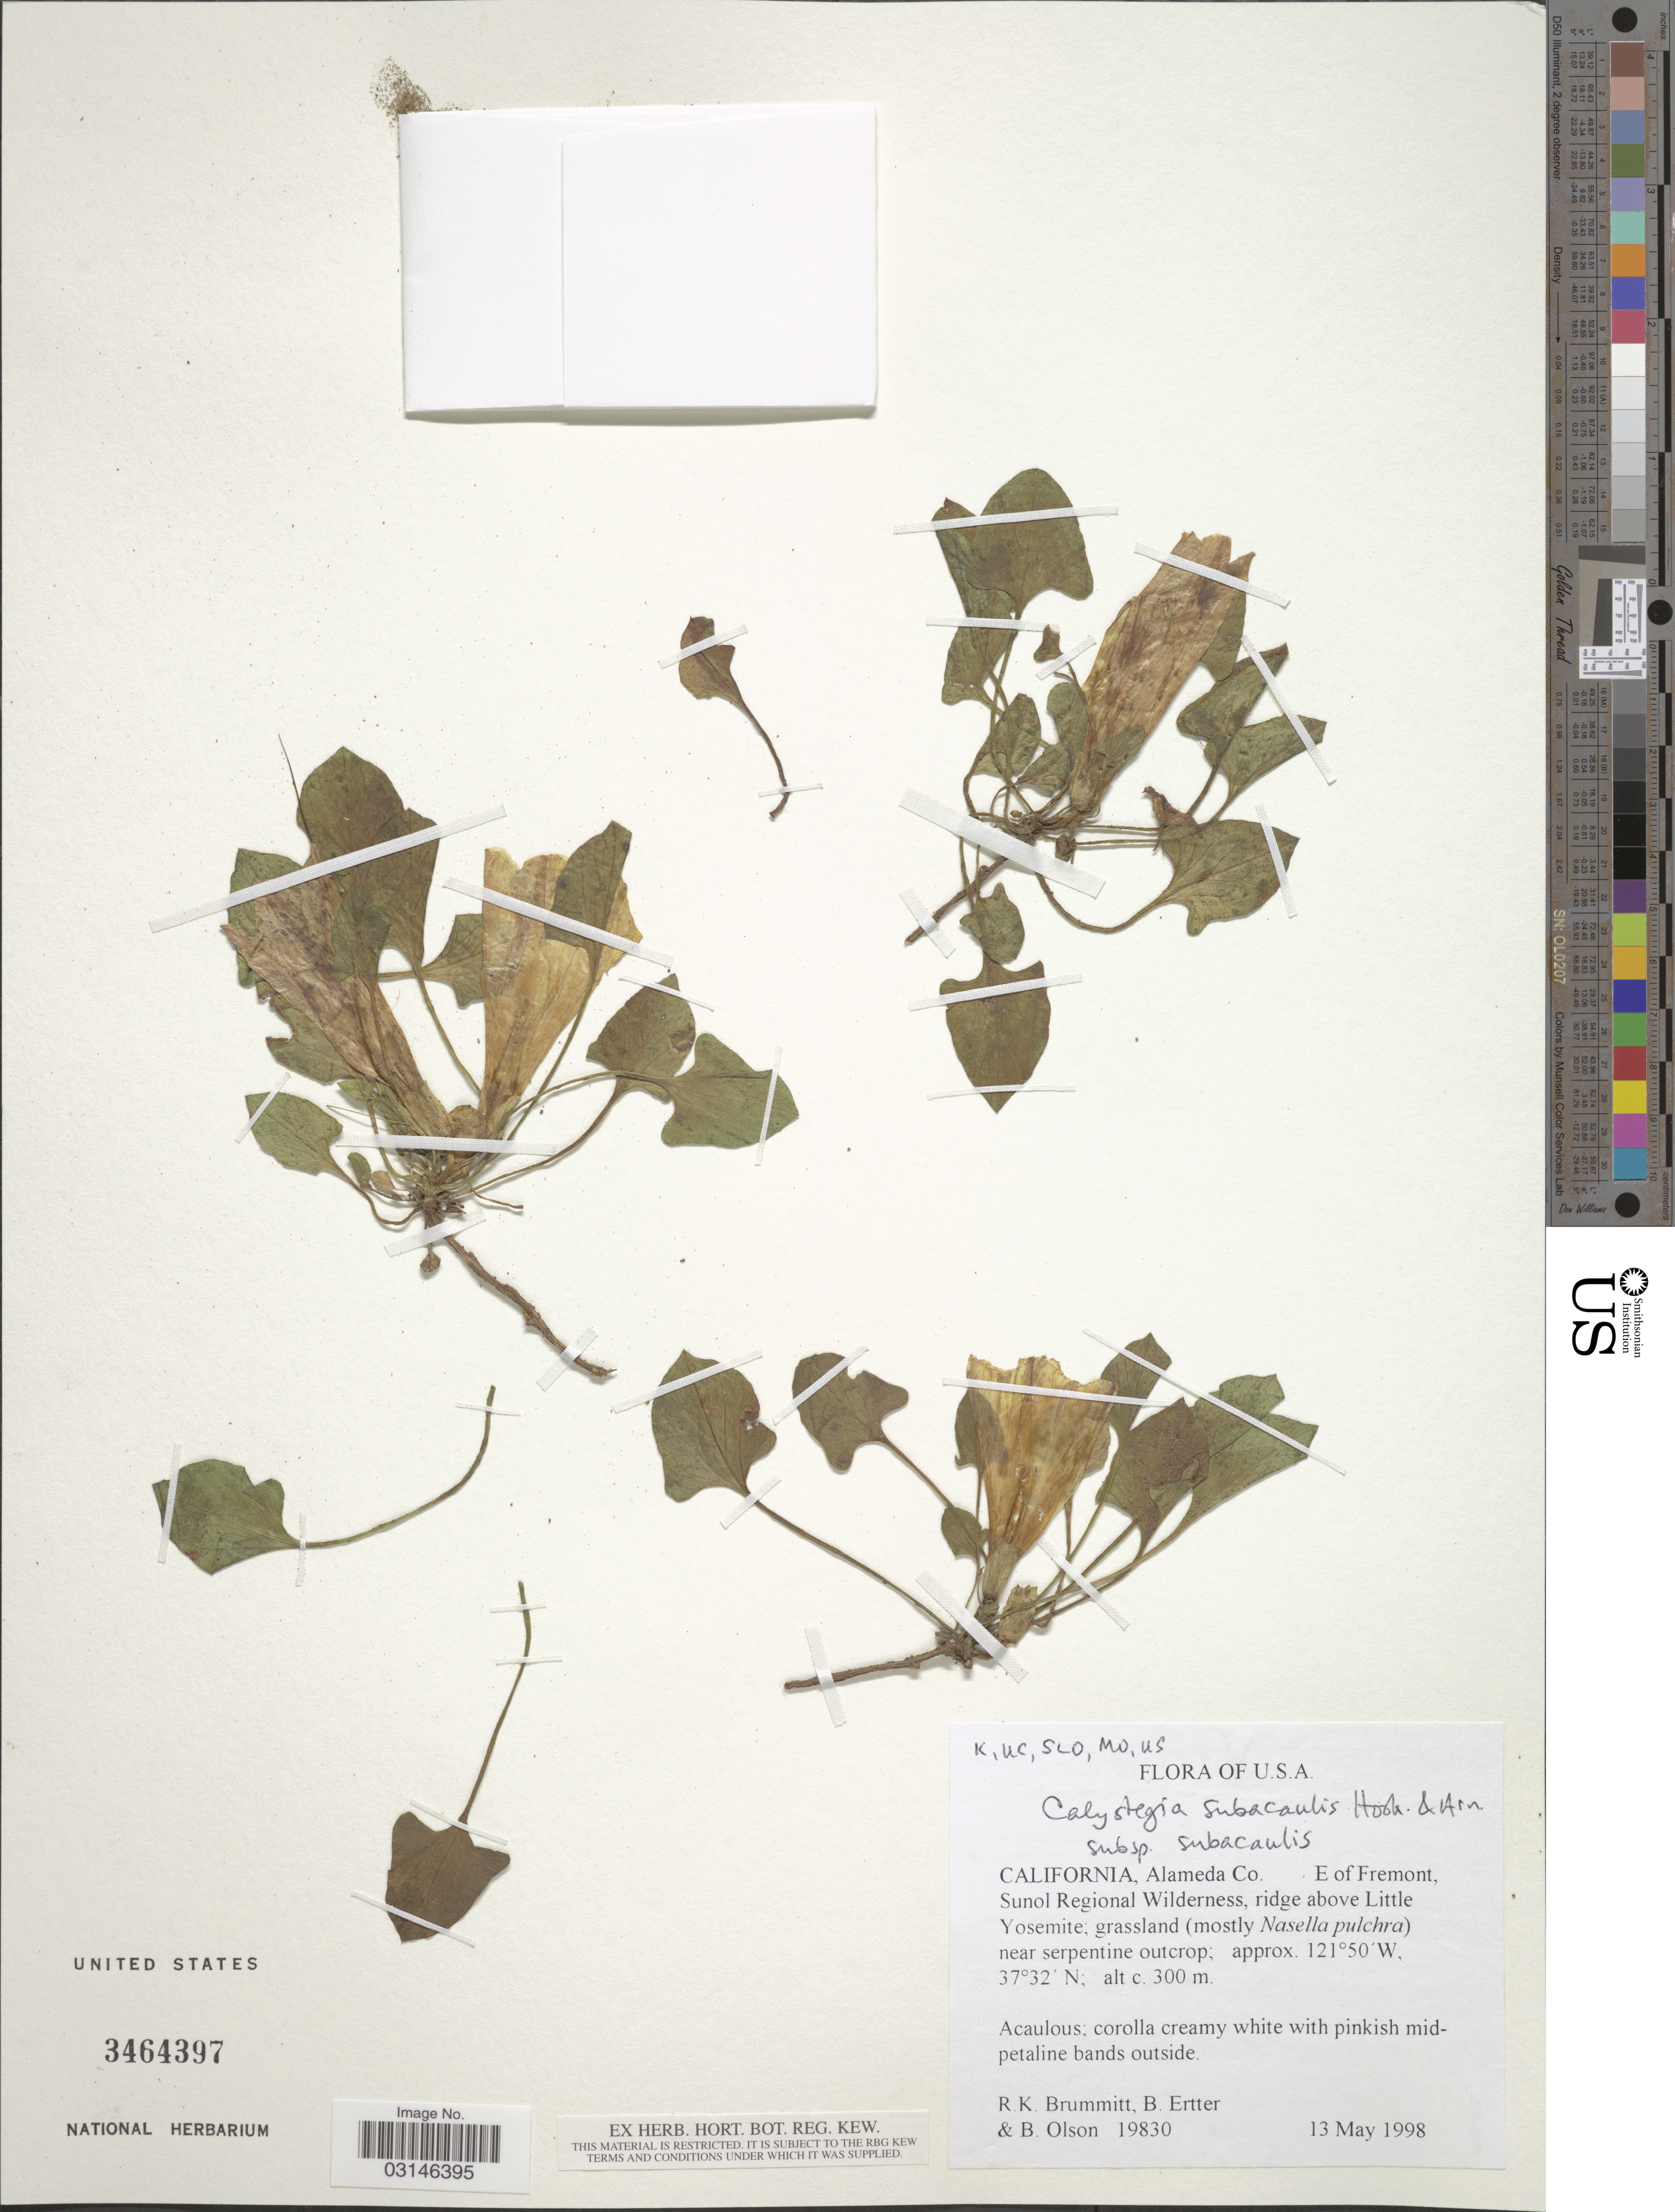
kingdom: Plantae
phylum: Tracheophyta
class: Magnoliopsida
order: Solanales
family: Convolvulaceae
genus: Calystegia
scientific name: Calystegia subacaulis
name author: Hook. & Arn.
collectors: R. K. Brummitt, B. Ertter & B. Olson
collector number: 19830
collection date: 1998-05-13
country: United States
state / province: California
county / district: Alameda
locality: Alameda Co., E of Fremont Sunol Regional Wilderness, ridge above Little Yosemite.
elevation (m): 300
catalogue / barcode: US 3464397